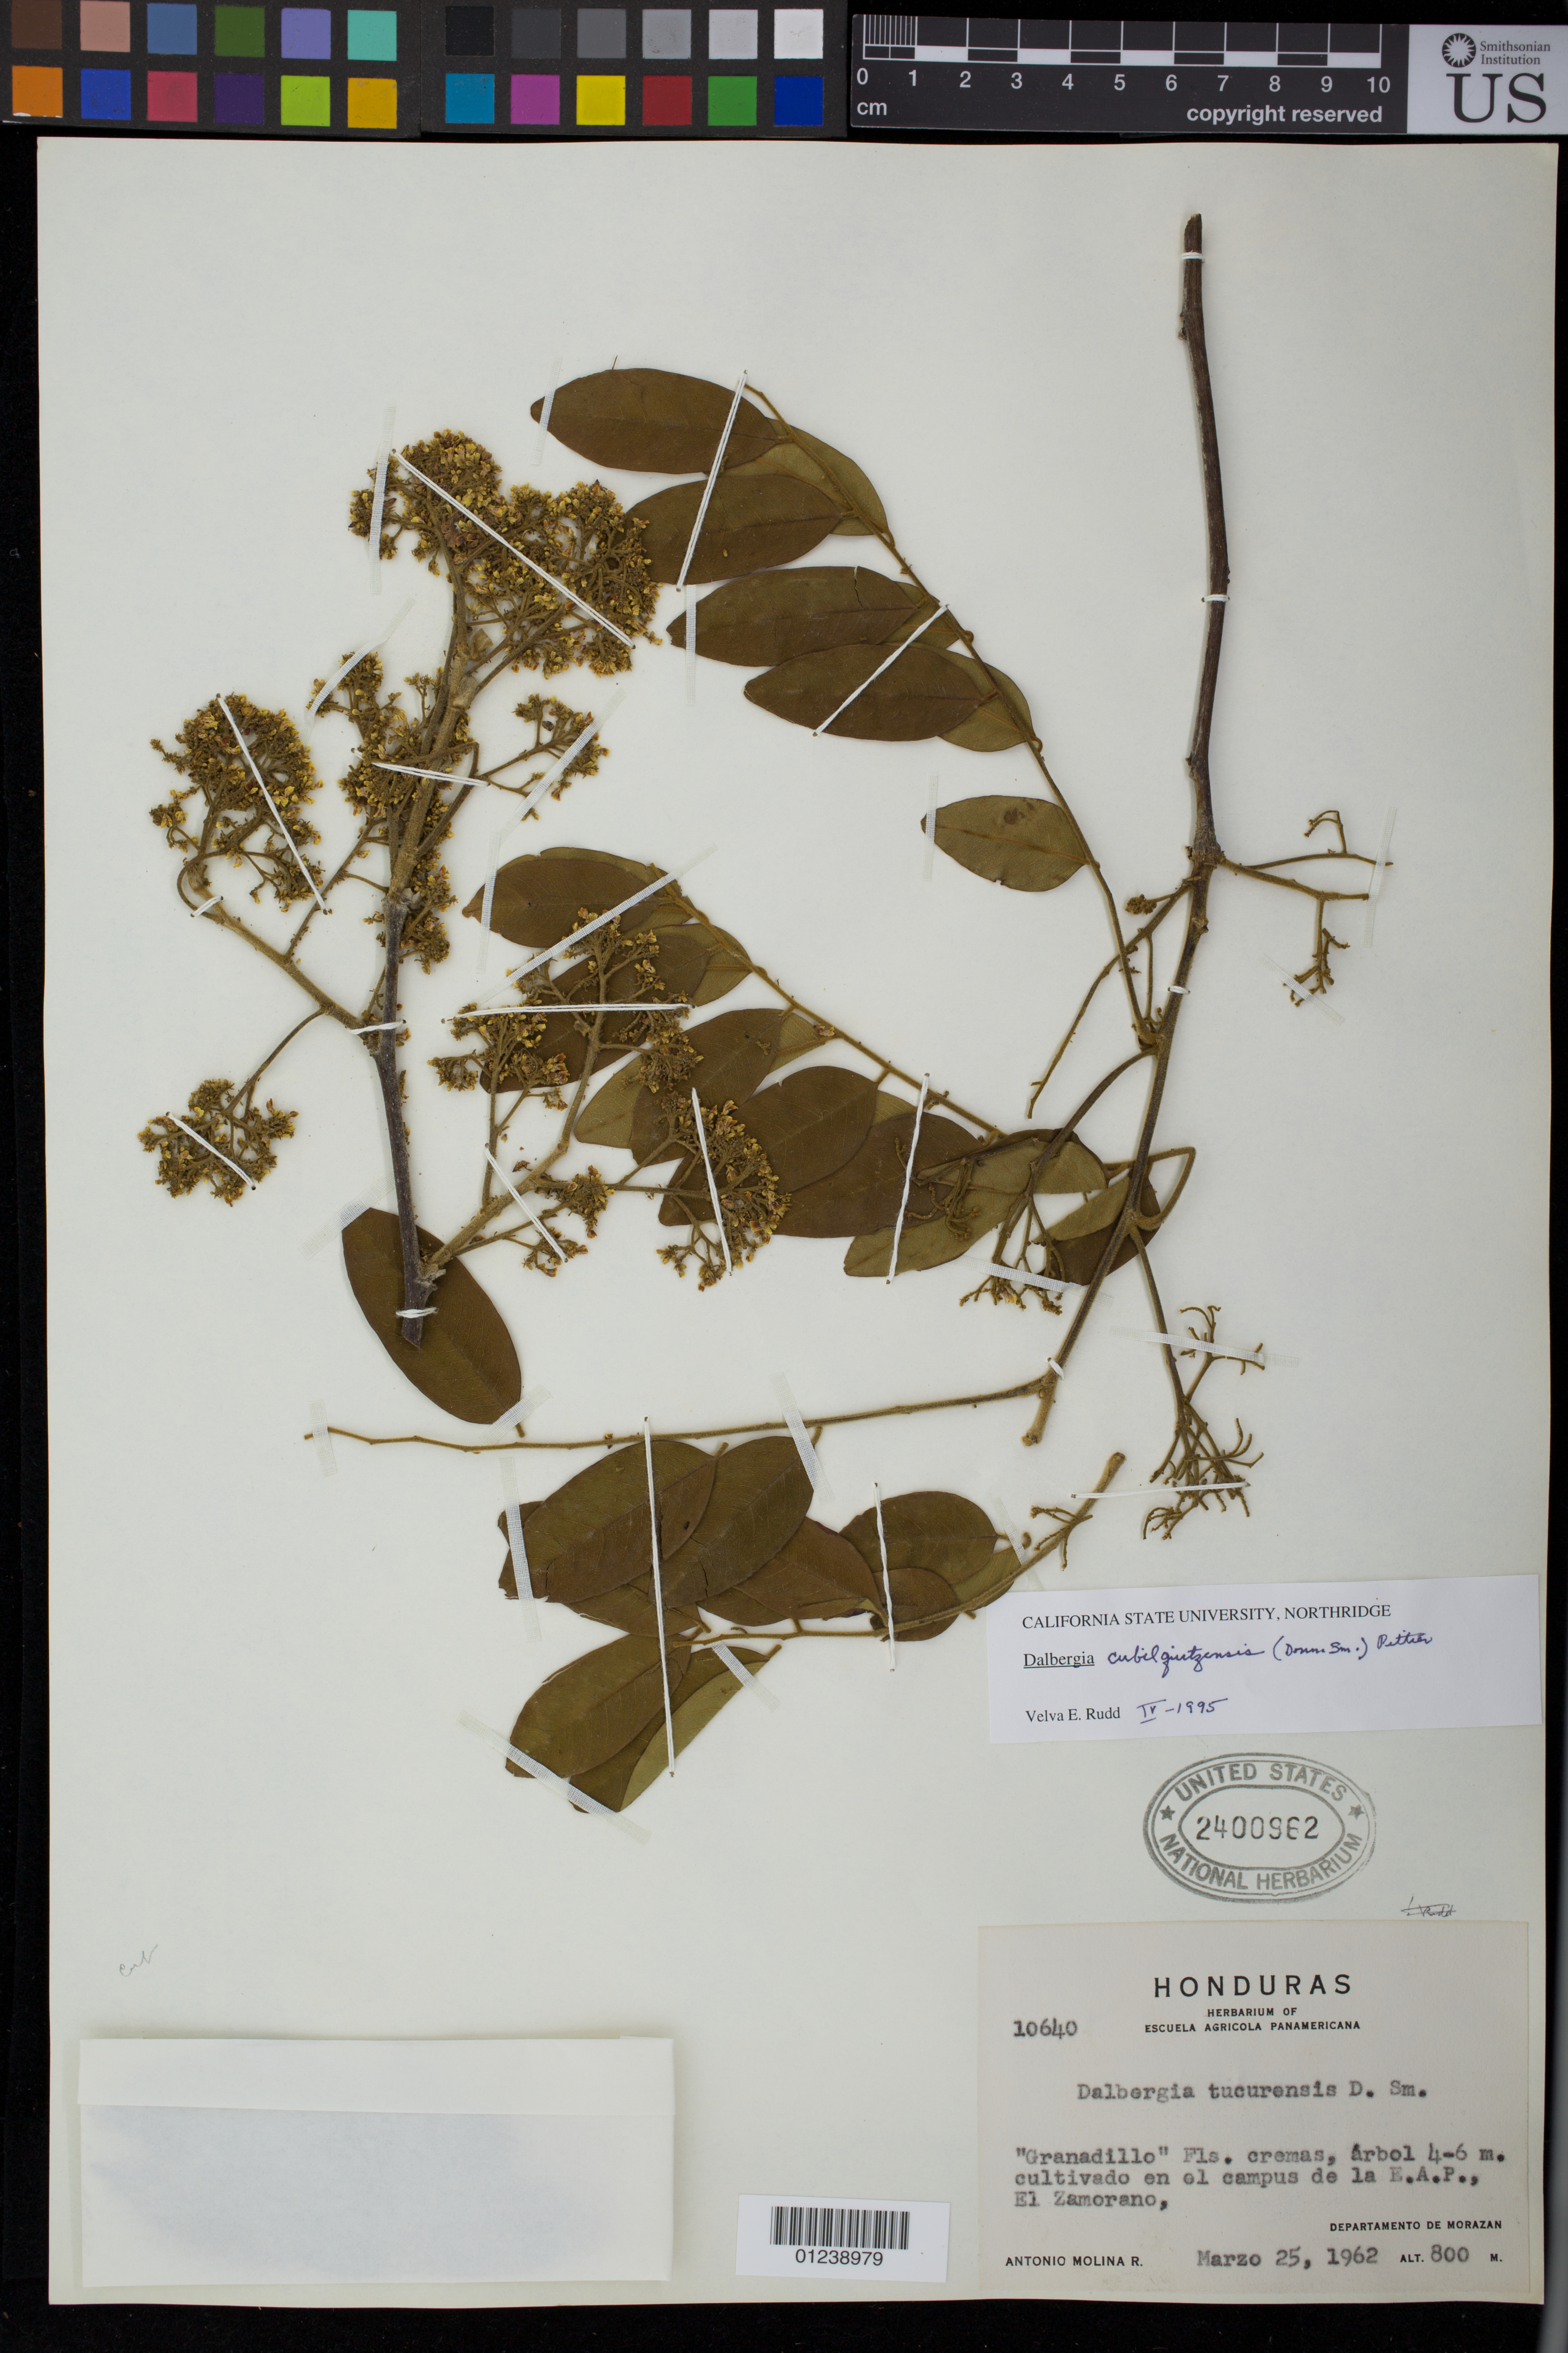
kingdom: Plantae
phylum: Tracheophyta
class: Magnoliopsida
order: Fabales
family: Fabaceae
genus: Dalbergia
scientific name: Dalbergia cubilquitzensis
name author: (Donn. Sm.) Pittier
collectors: A. Molina R.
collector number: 10640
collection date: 1962-03-25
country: Honduras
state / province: Fco. Morazán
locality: Cultivado en el campus de la E.A.P., El Zamorano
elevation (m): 800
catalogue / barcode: US 2400962